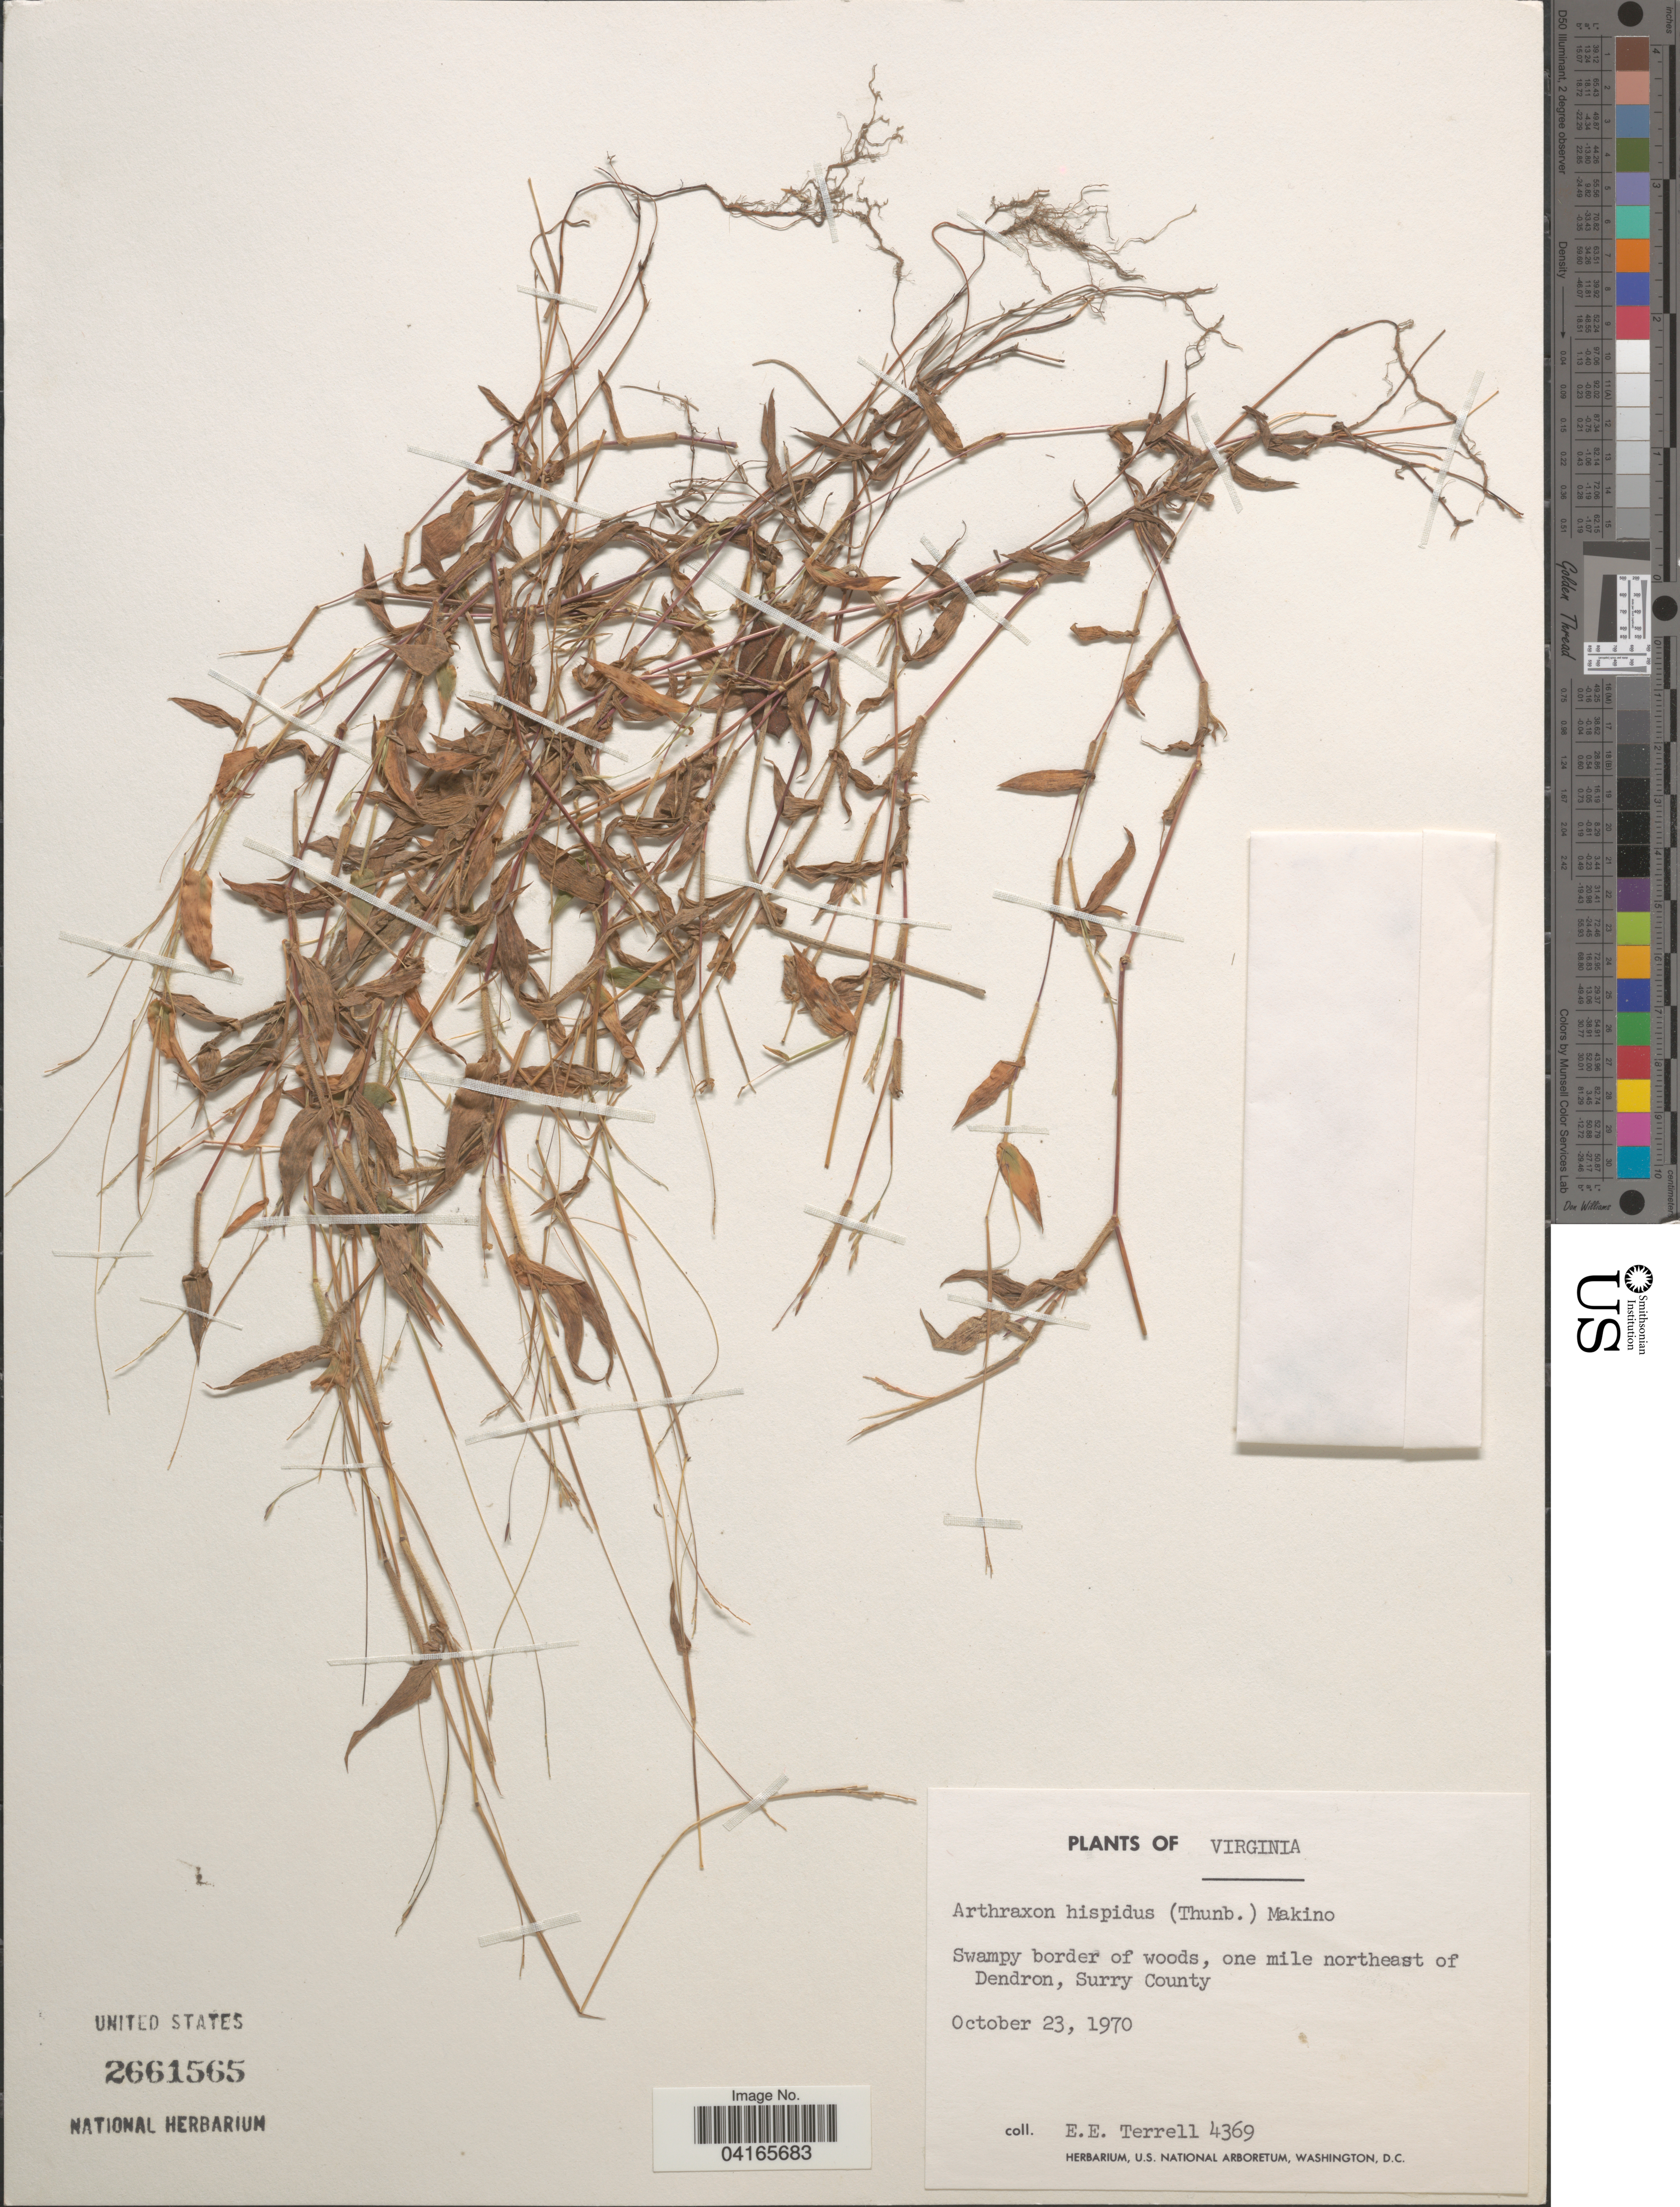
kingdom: Plantae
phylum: Tracheophyta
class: Liliopsida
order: Poales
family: Poaceae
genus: Arthraxon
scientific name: Arthraxon hispidus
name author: (Thunb.) Makino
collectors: E. E. Terrell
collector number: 4369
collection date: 1970-10-23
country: United States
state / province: Virginia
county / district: Surry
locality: Swampy border of woods, one mile northeast of Dendron, Surry County.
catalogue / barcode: US 2661565